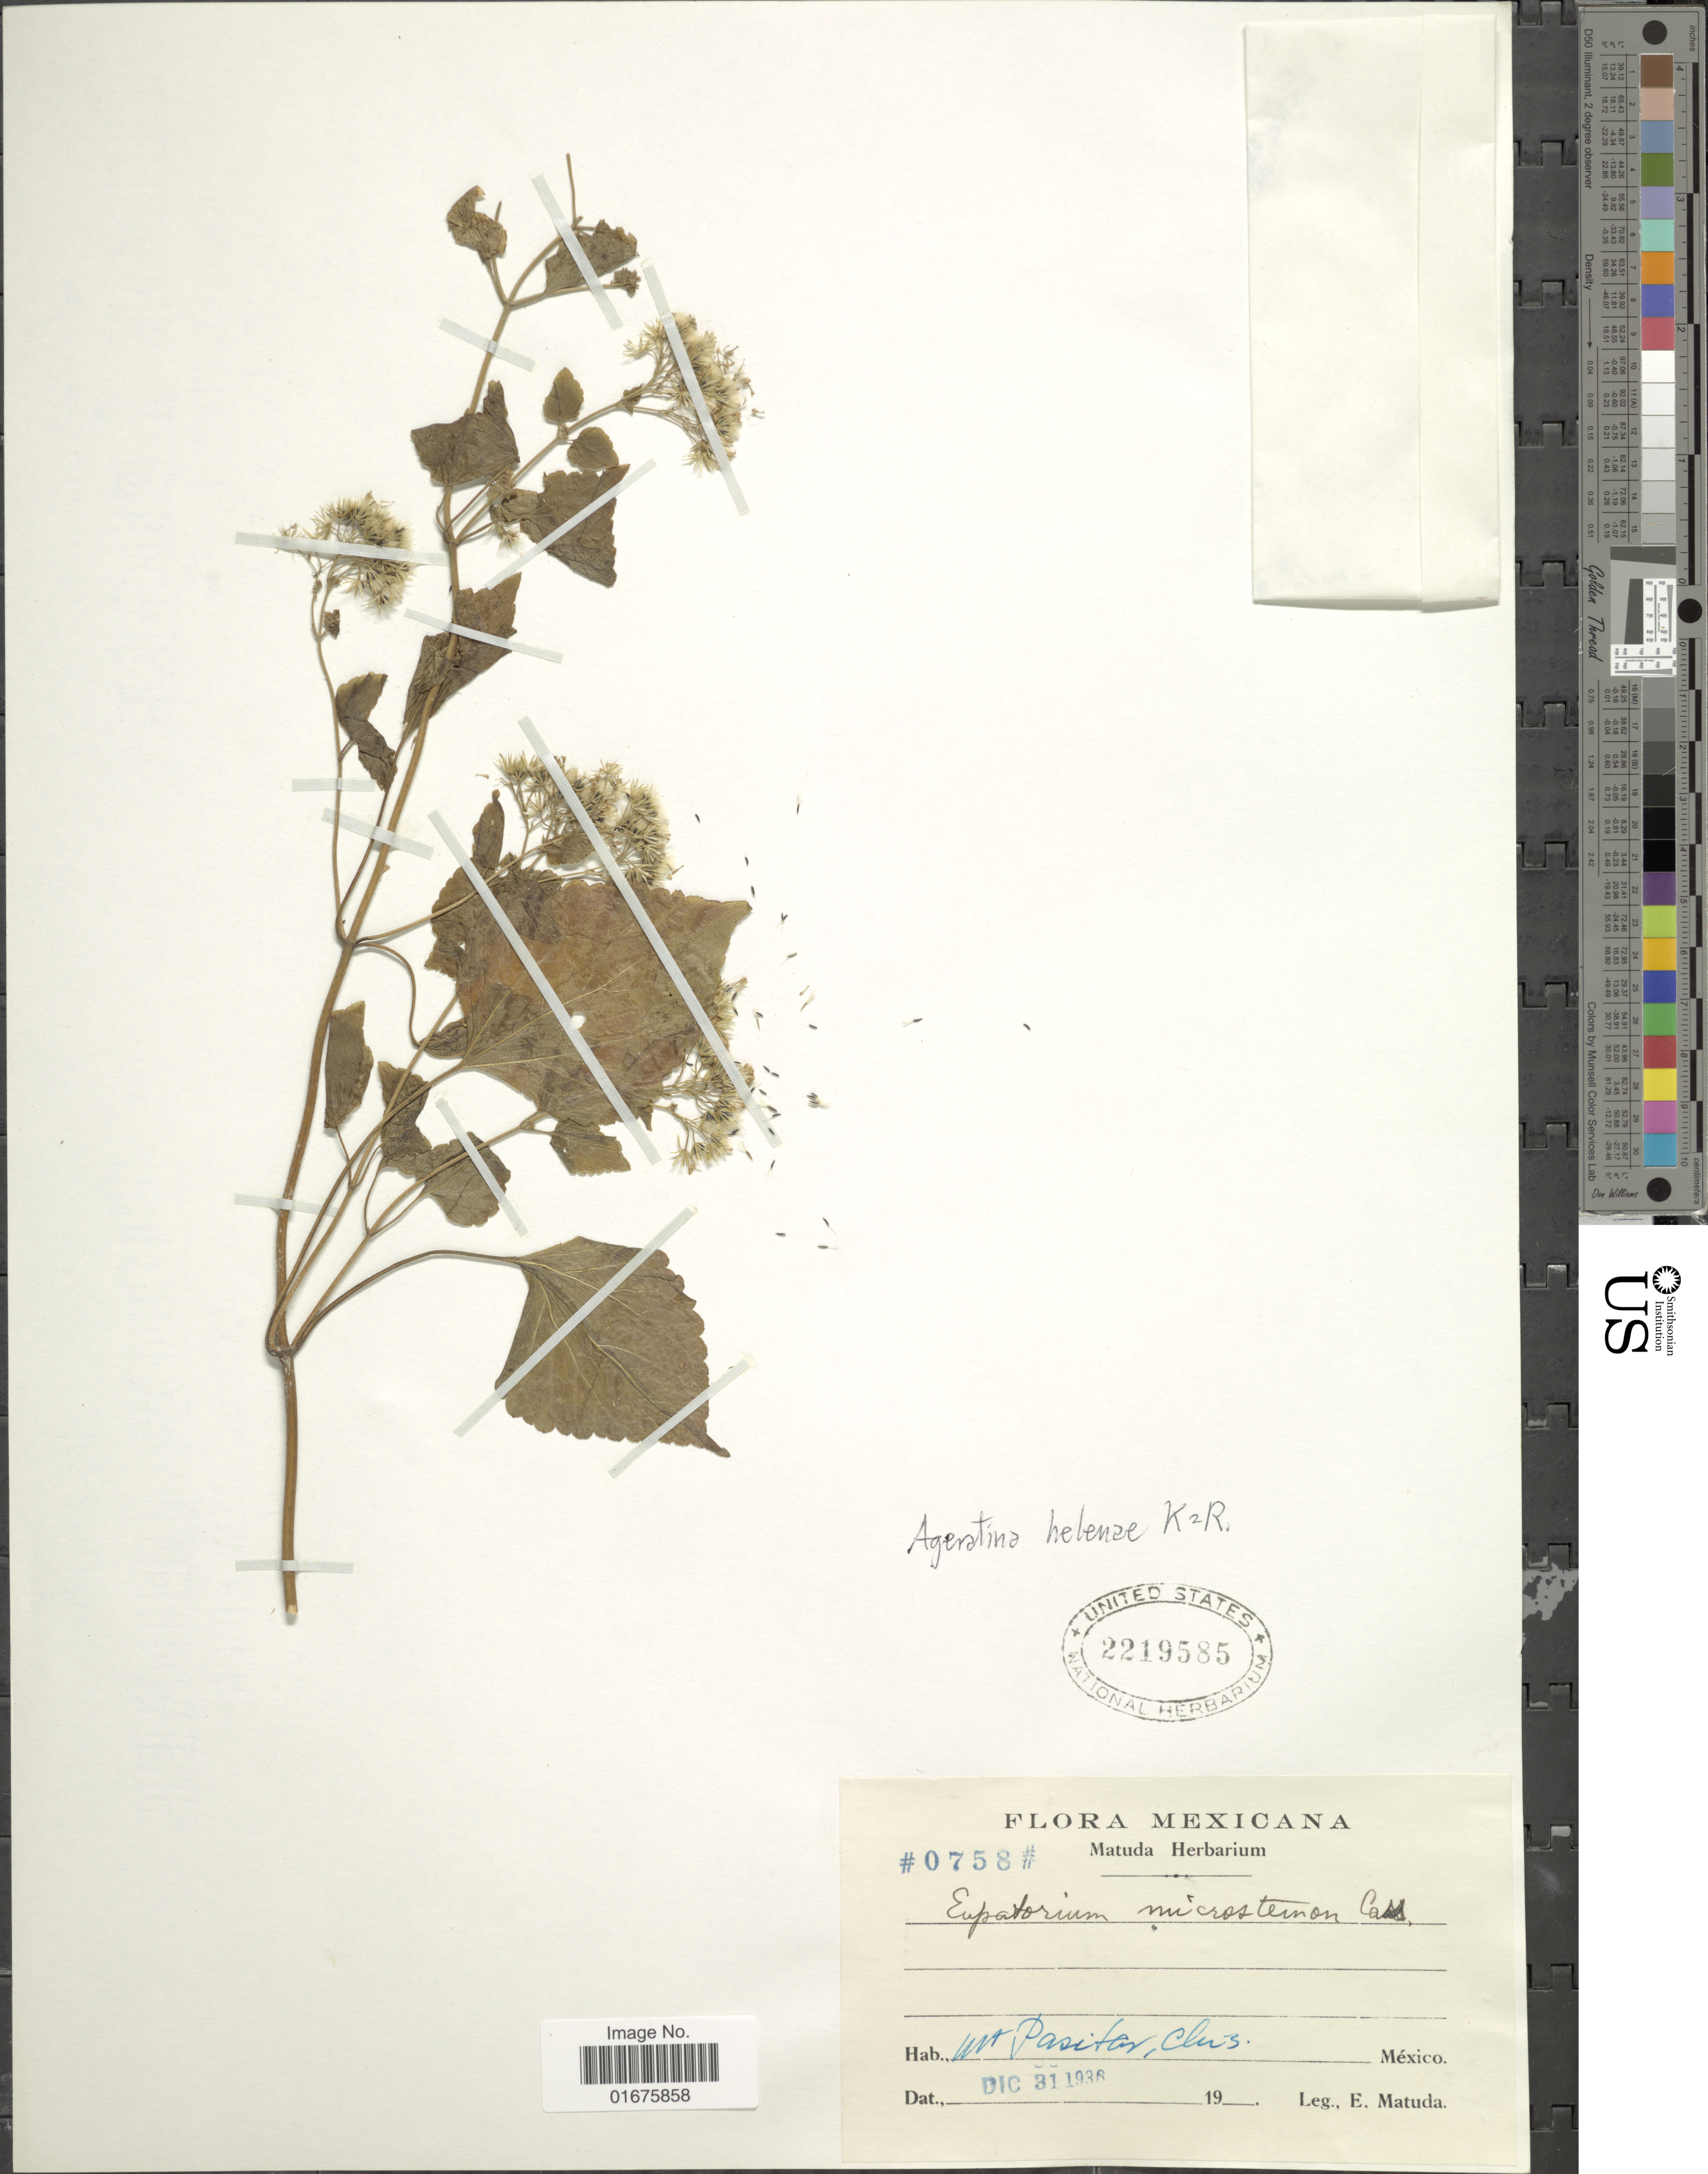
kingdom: Plantae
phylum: Tracheophyta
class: Magnoliopsida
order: Asterales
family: Asteraceae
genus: Ageratina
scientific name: Ageratina helenae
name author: R.M. King & H. Rob.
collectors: E. Matuda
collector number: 0758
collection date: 1938-12-31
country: Mexico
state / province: Chiapas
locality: Mt. Pasital Chis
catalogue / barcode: US 2219585